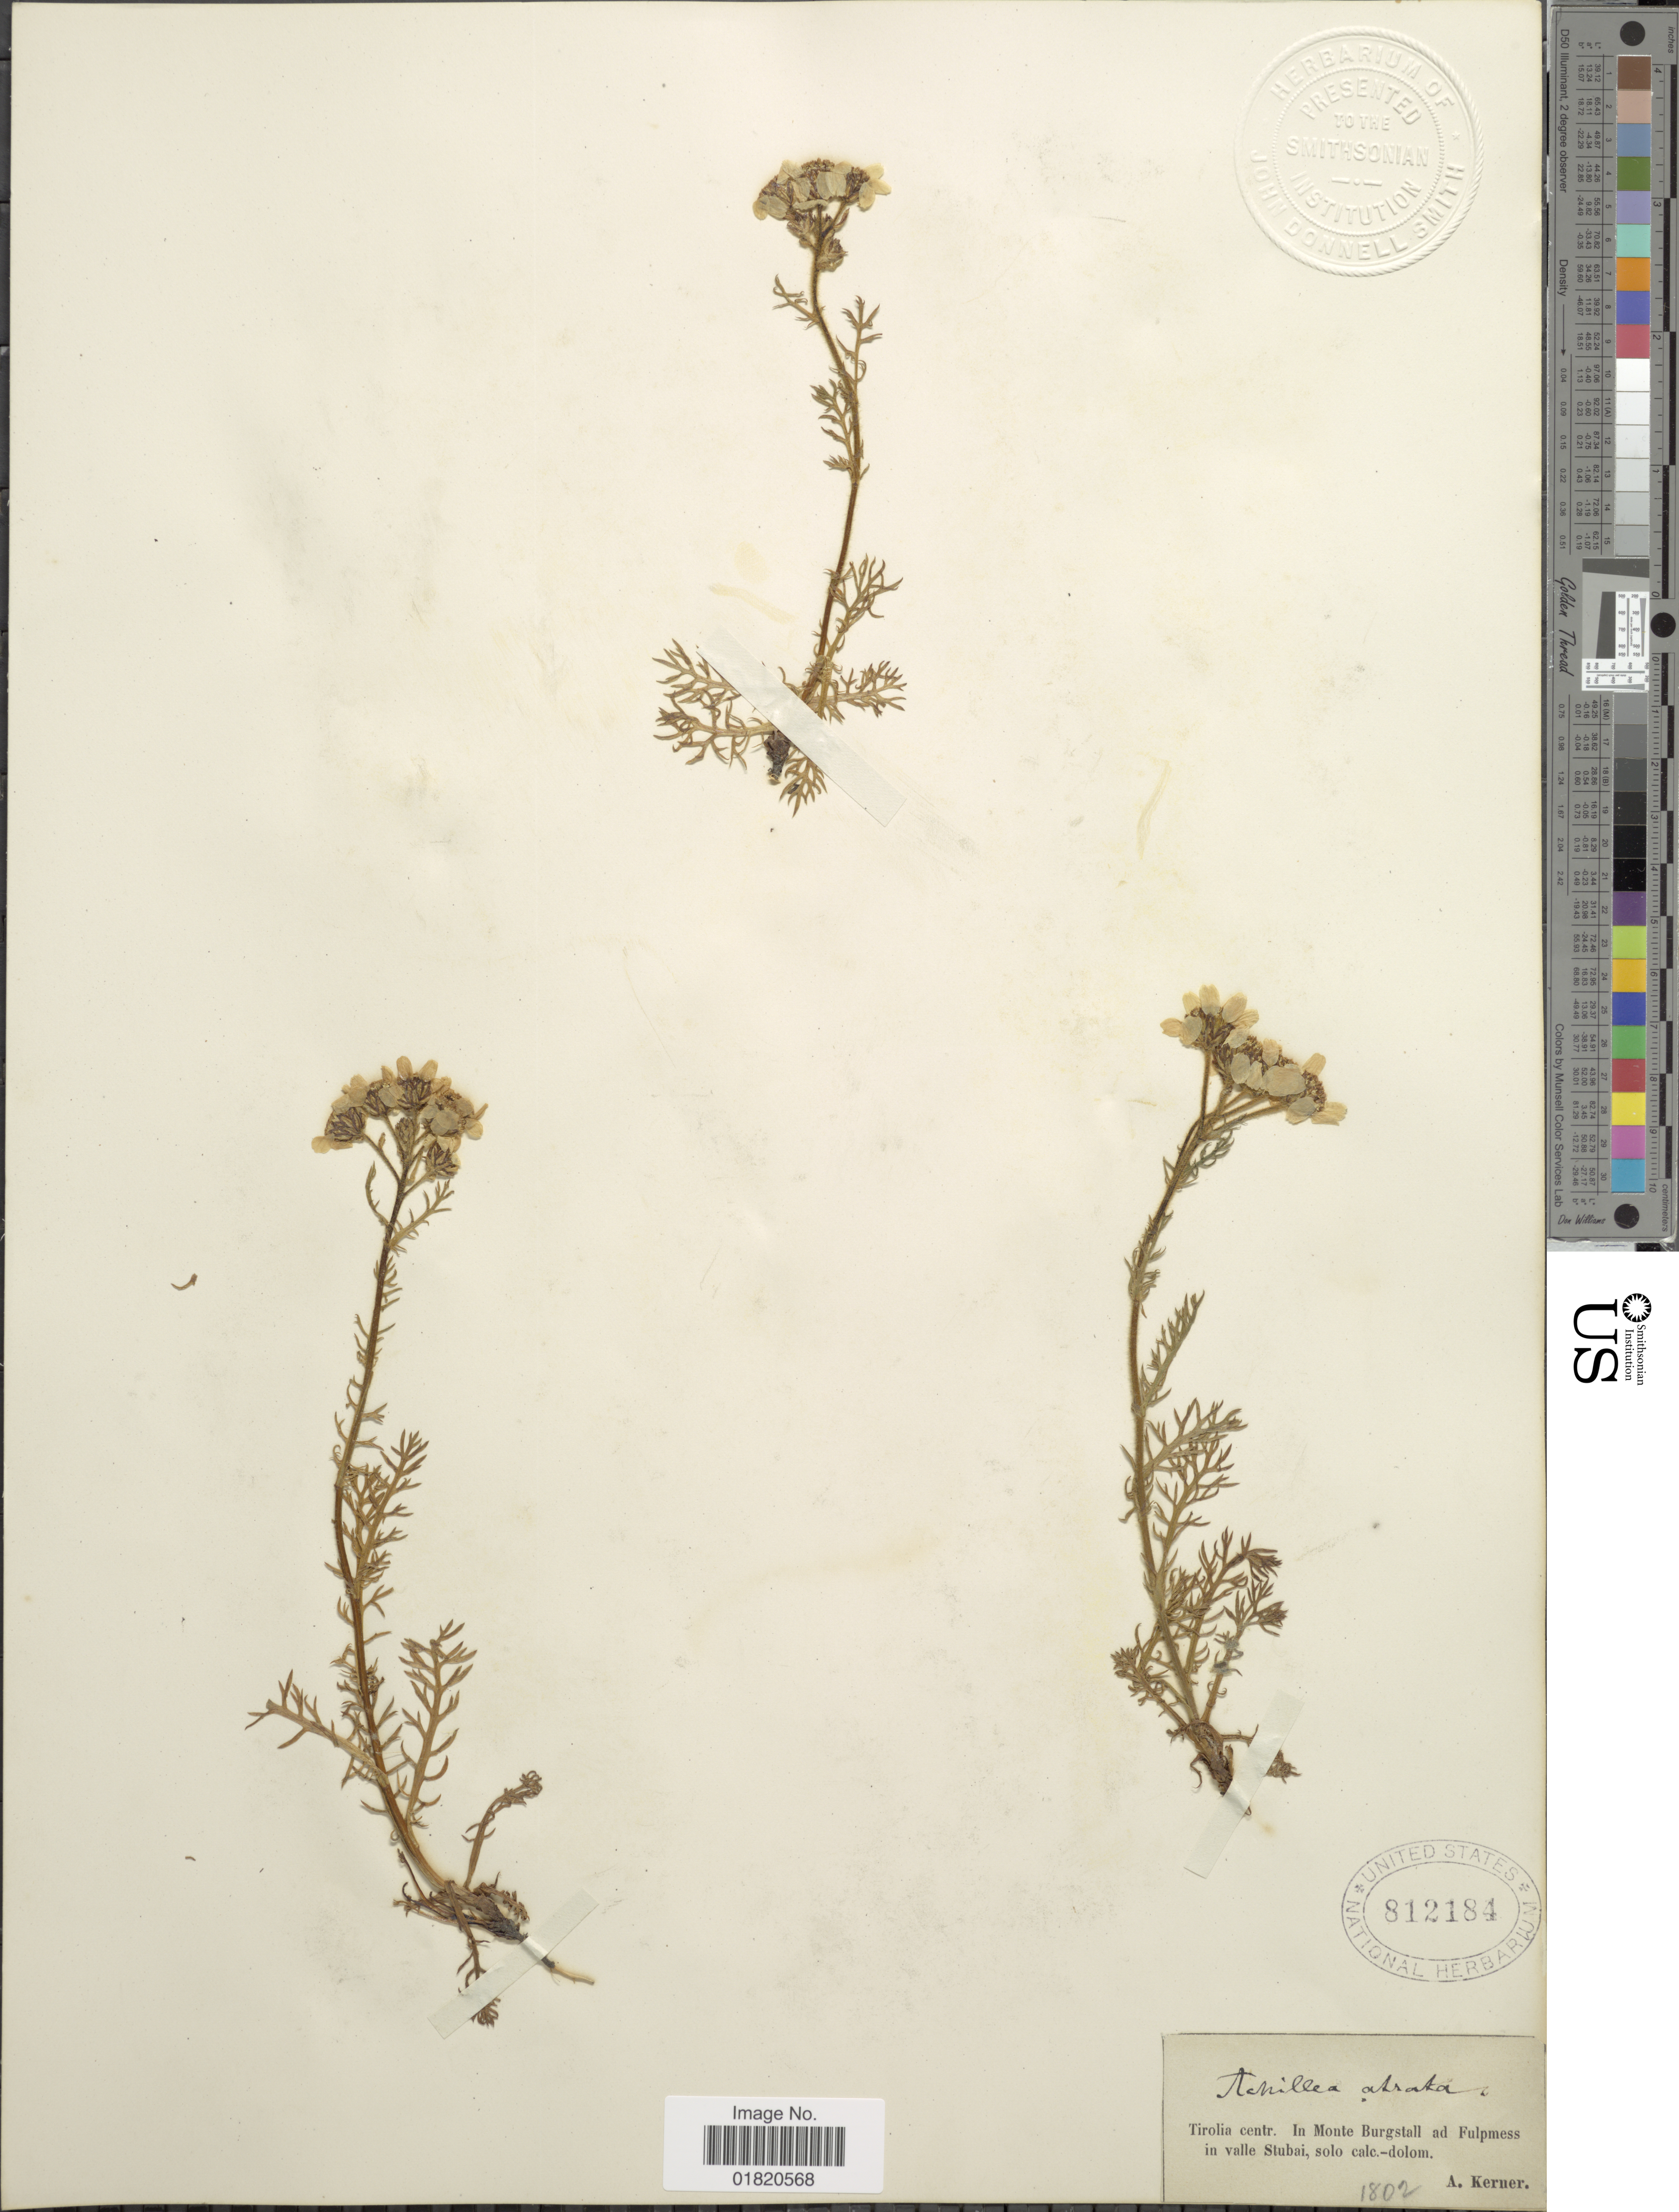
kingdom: Plantae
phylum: Tracheophyta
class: Magnoliopsida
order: Asterales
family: Asteraceae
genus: Achillea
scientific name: Achillea atrata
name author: L.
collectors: A. Kerner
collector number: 1802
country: Austria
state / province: Tirol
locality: Tirolia centr. In Monte Burgstall ad Fulpmess in valle Stubai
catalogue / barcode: US 812184